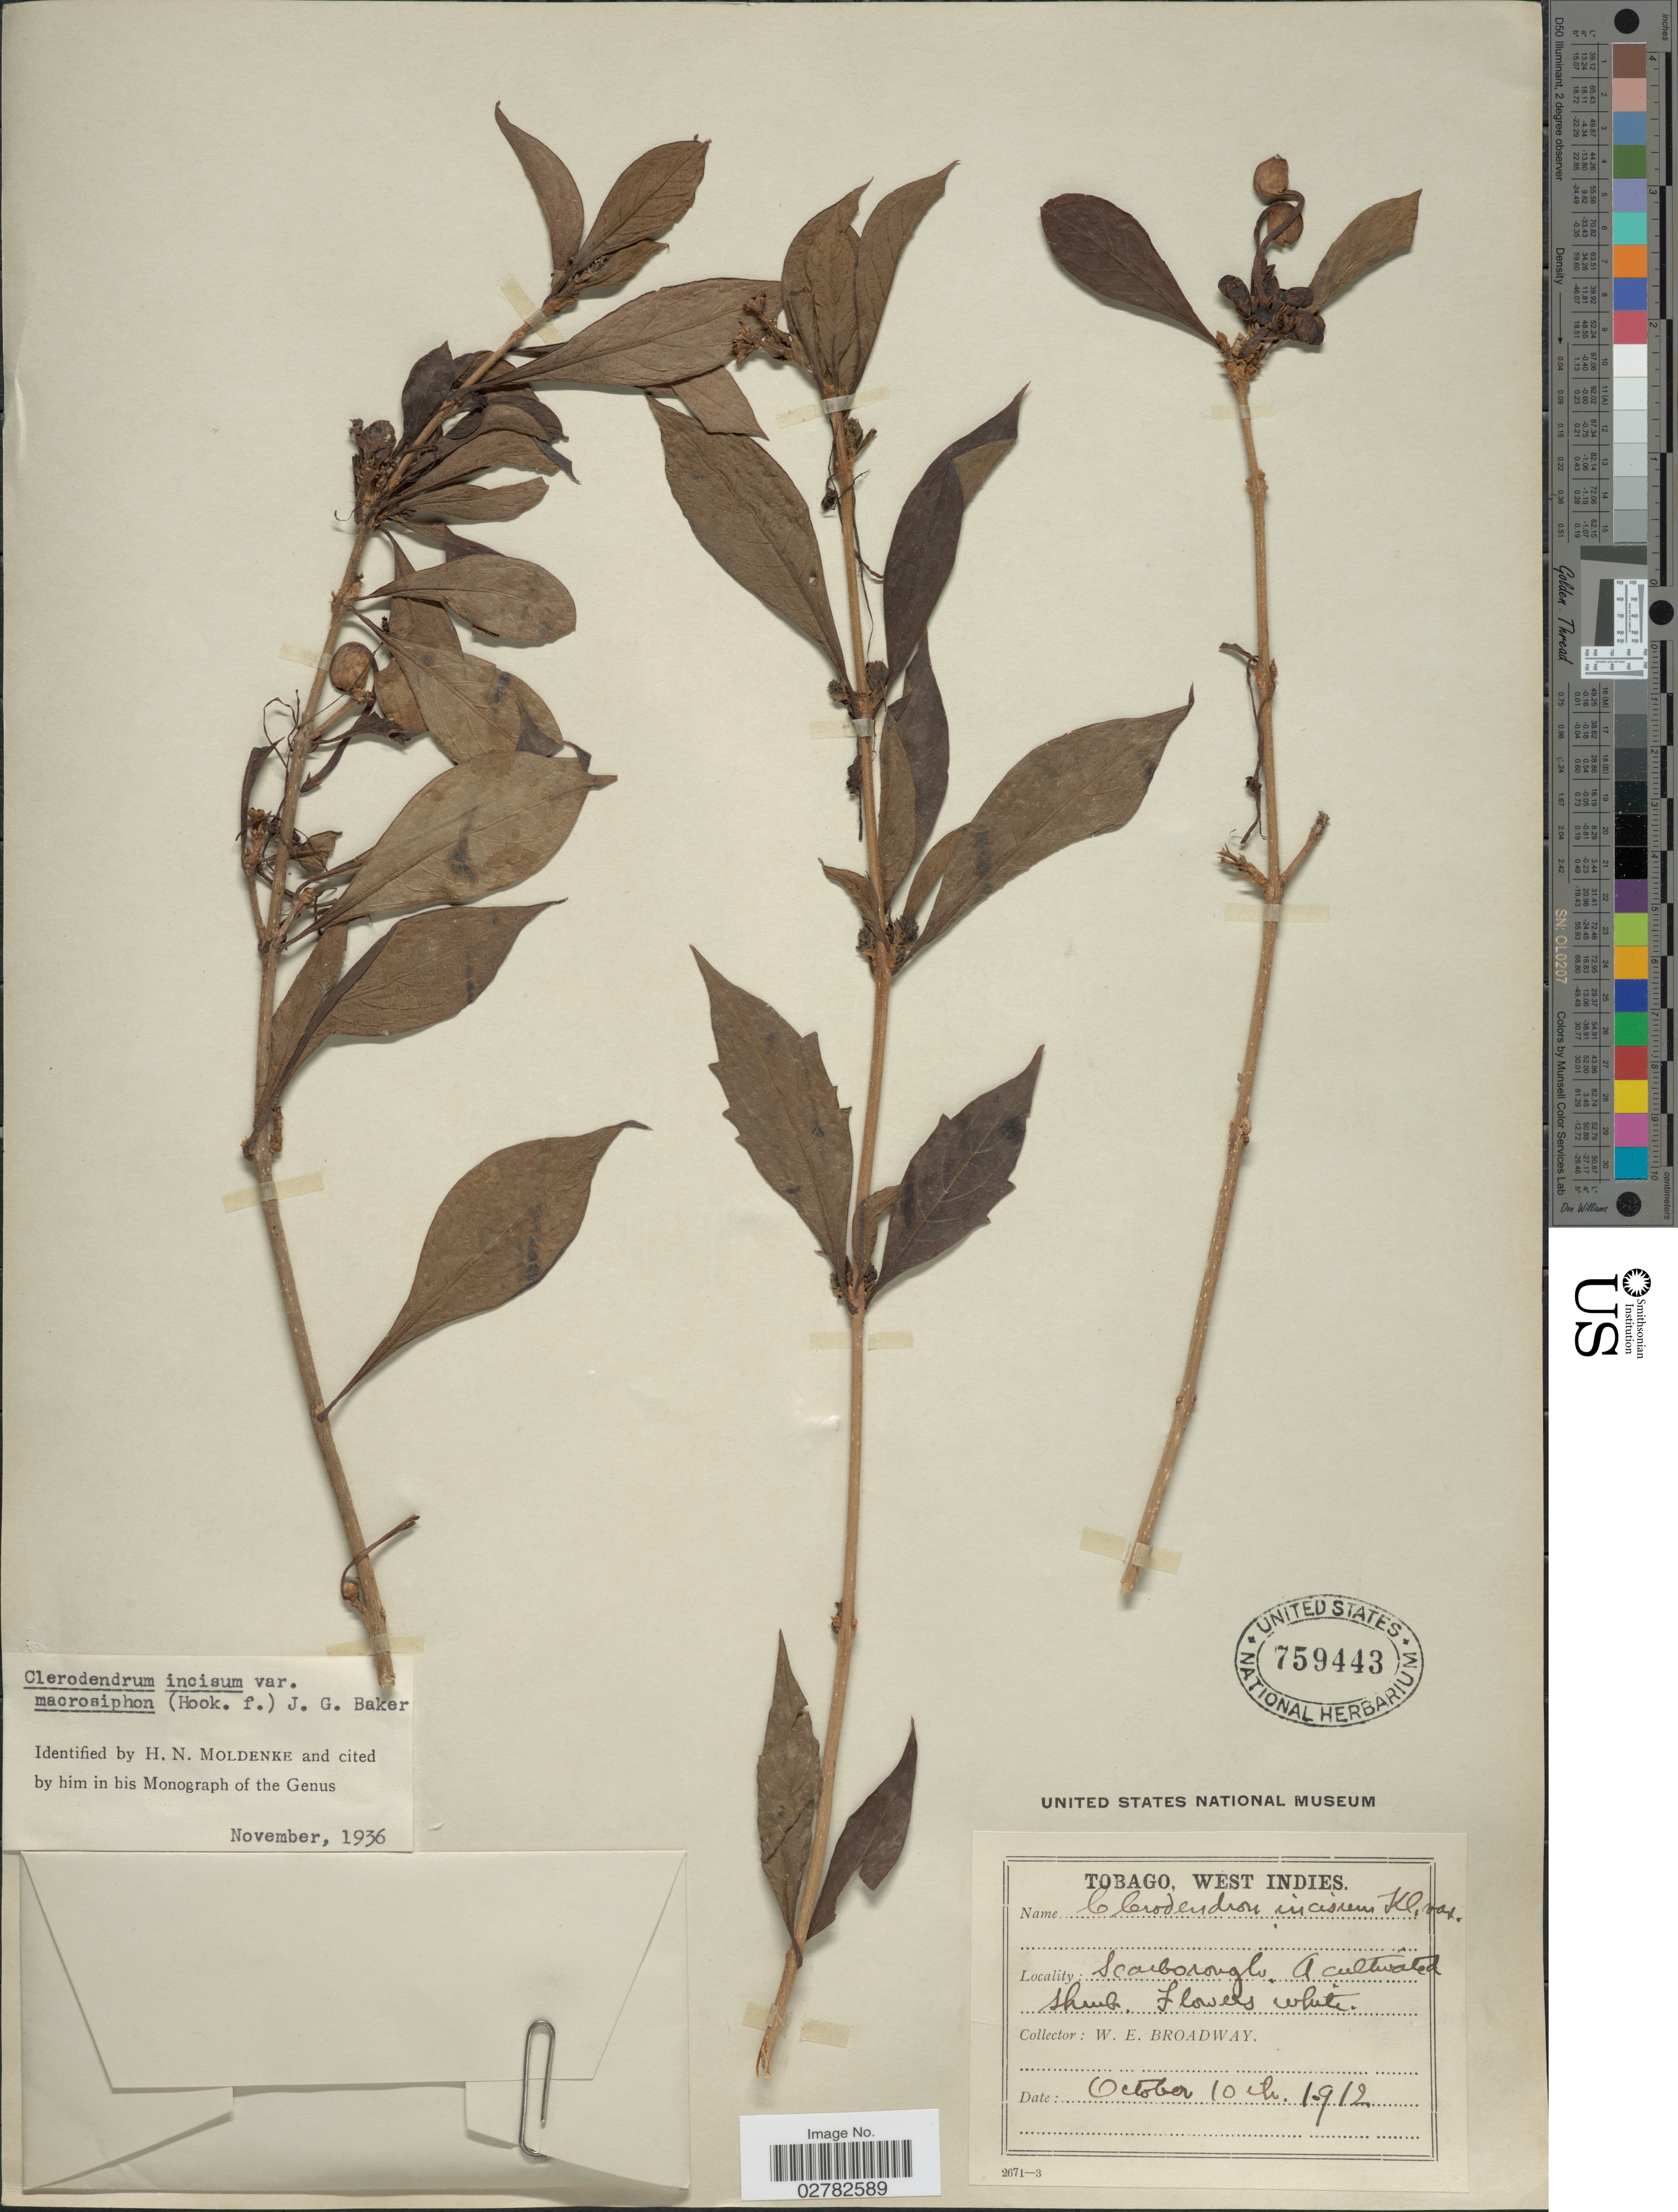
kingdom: Plantae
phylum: Tracheophyta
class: Magnoliopsida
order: Lamiales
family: Lamiaceae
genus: Clerodendrum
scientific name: Clerodendrum incisum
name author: Klotzsch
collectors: W. E. Broadway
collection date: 1912-10-10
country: Trinidad and Tobago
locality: Tobago. Scarborough.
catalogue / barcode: US 759443